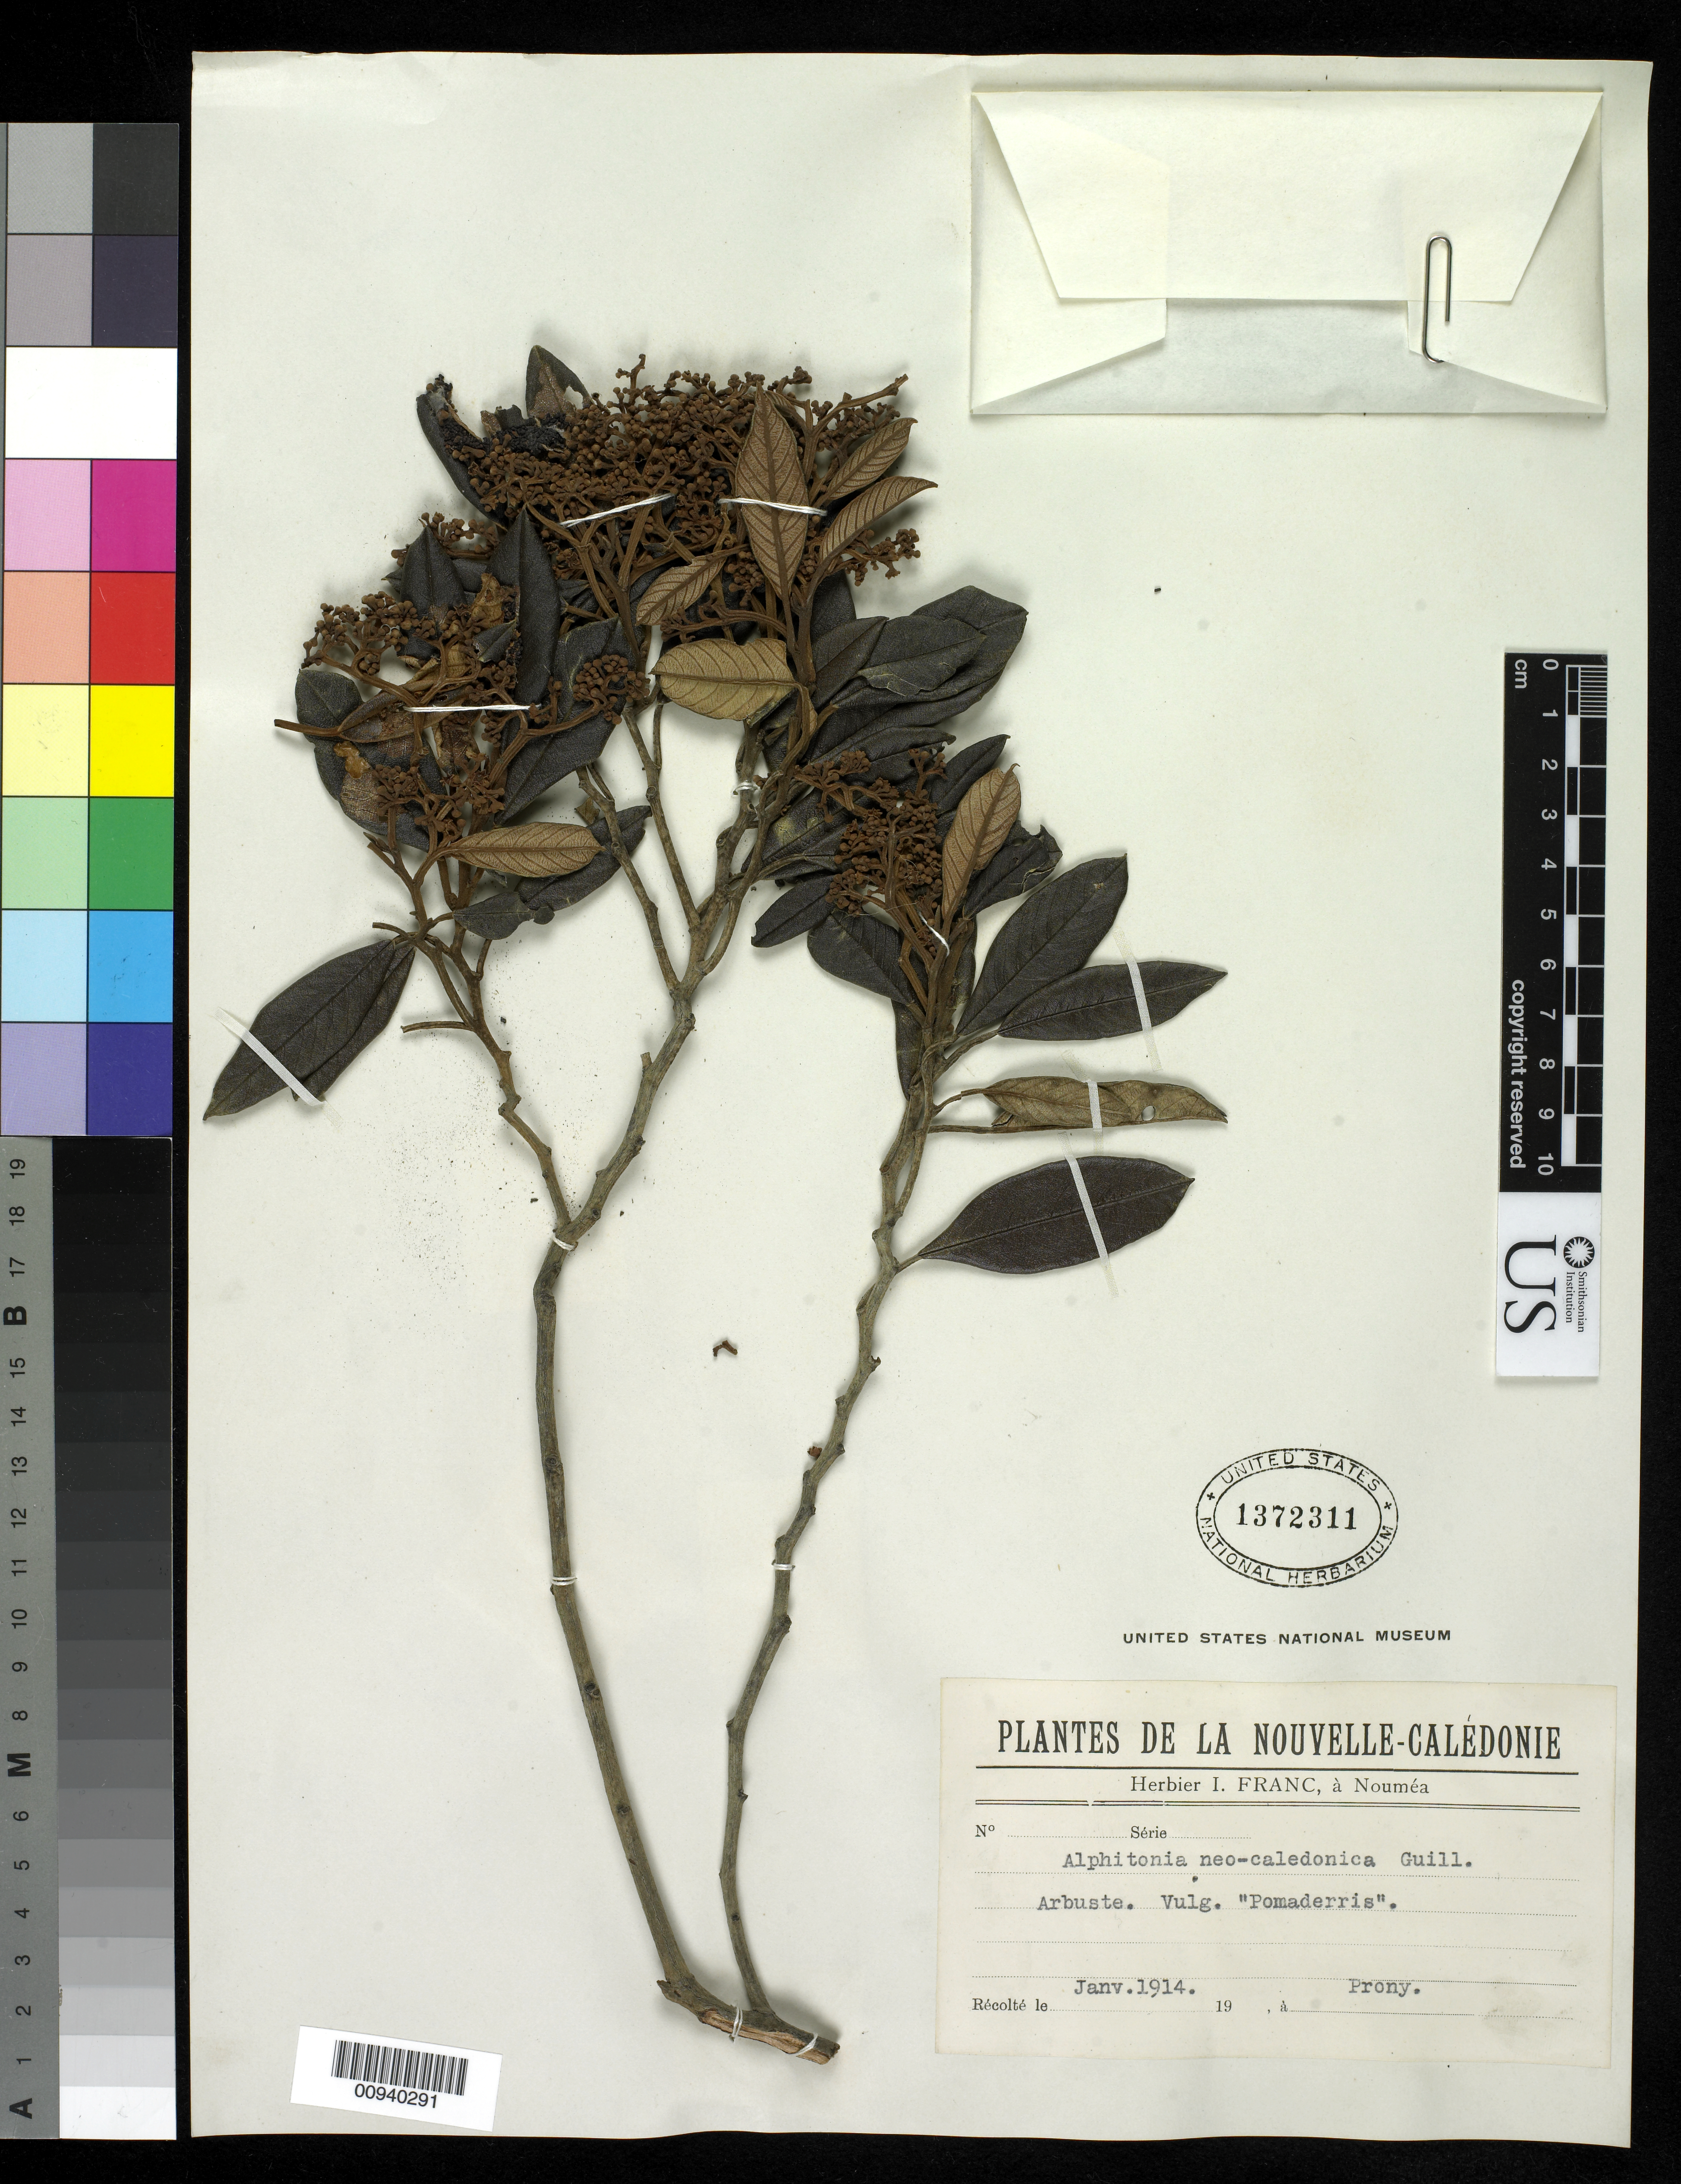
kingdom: Plantae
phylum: Tracheophyta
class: Magnoliopsida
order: Rosales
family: Rhamnaceae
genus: Alphitonia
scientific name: Alphitonia neocaledonica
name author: (Schltr.) Guillaumin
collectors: I. Franc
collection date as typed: Jan 1914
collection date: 1914-01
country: New Caledonia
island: New Caledonia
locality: Prony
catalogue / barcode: US 1372311